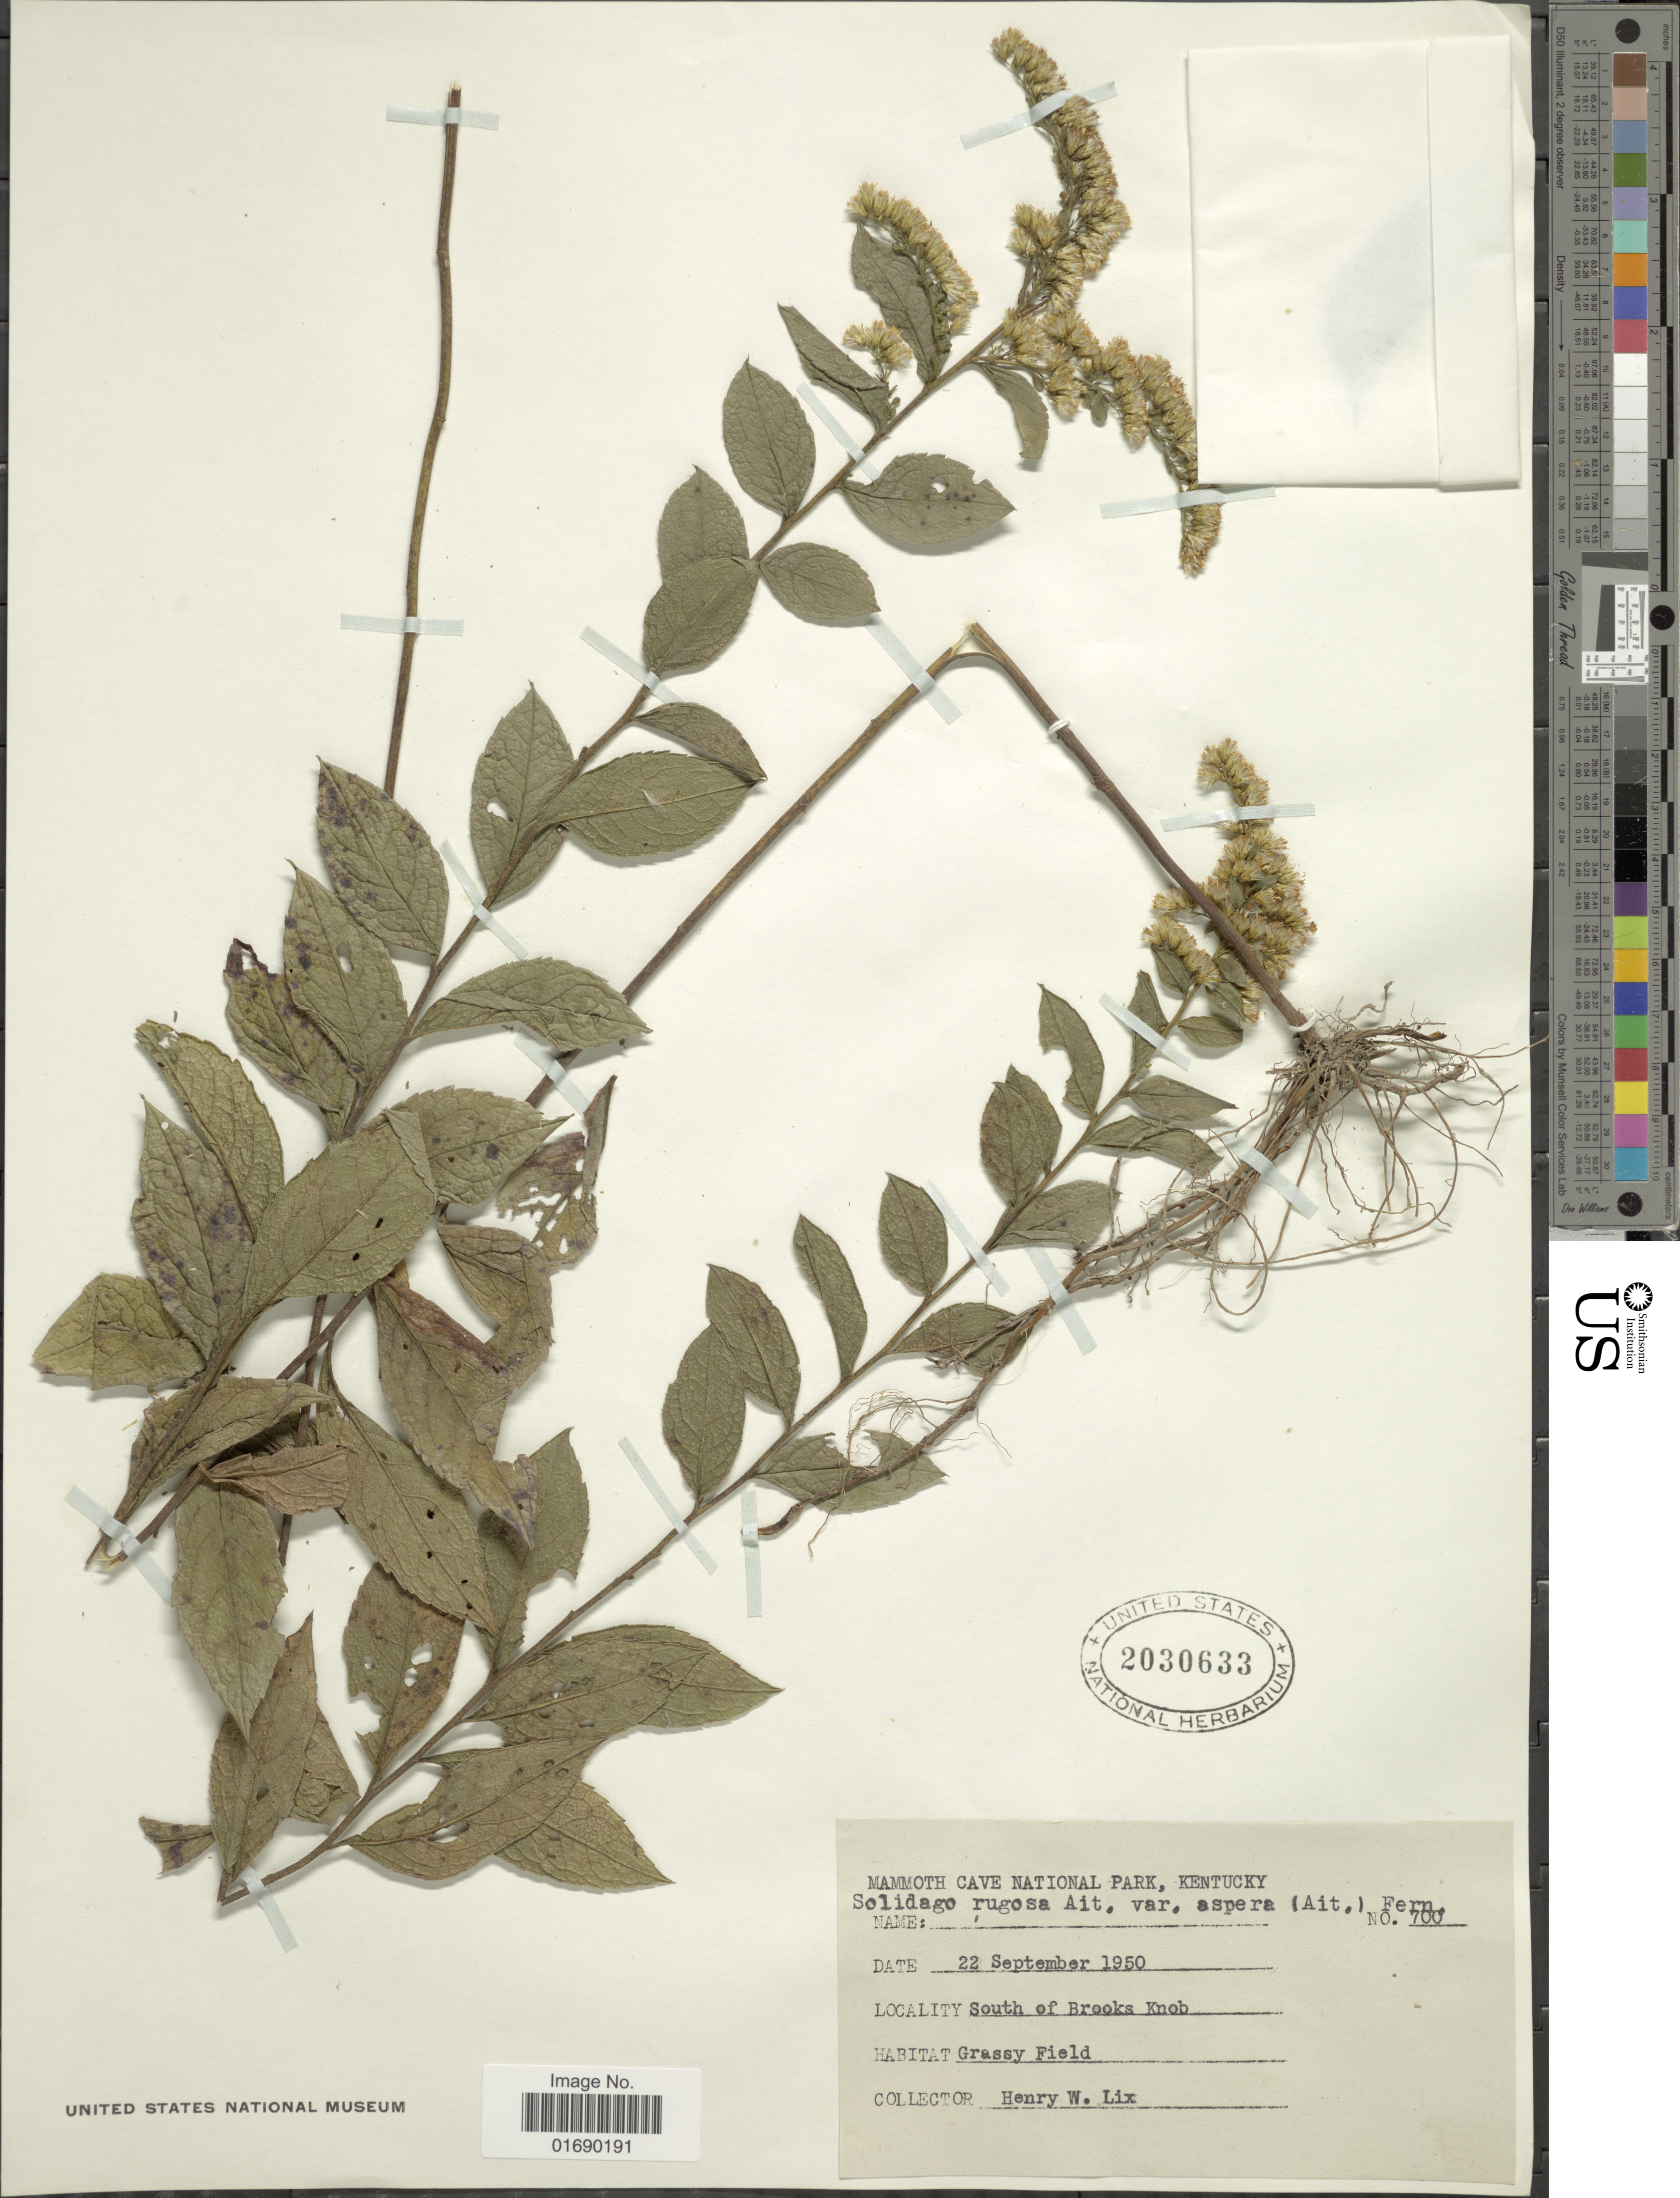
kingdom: Plantae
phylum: Tracheophyta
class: Magnoliopsida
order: Asterales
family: Asteraceae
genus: Solidago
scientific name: Solidago rugosa var. aspera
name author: (Aiton) Cronq.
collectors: H. W. Lix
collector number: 700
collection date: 1950-09-22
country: United States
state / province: Kentucky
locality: Mammoth Cave National Park, South of Brook Knob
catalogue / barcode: US 2030633